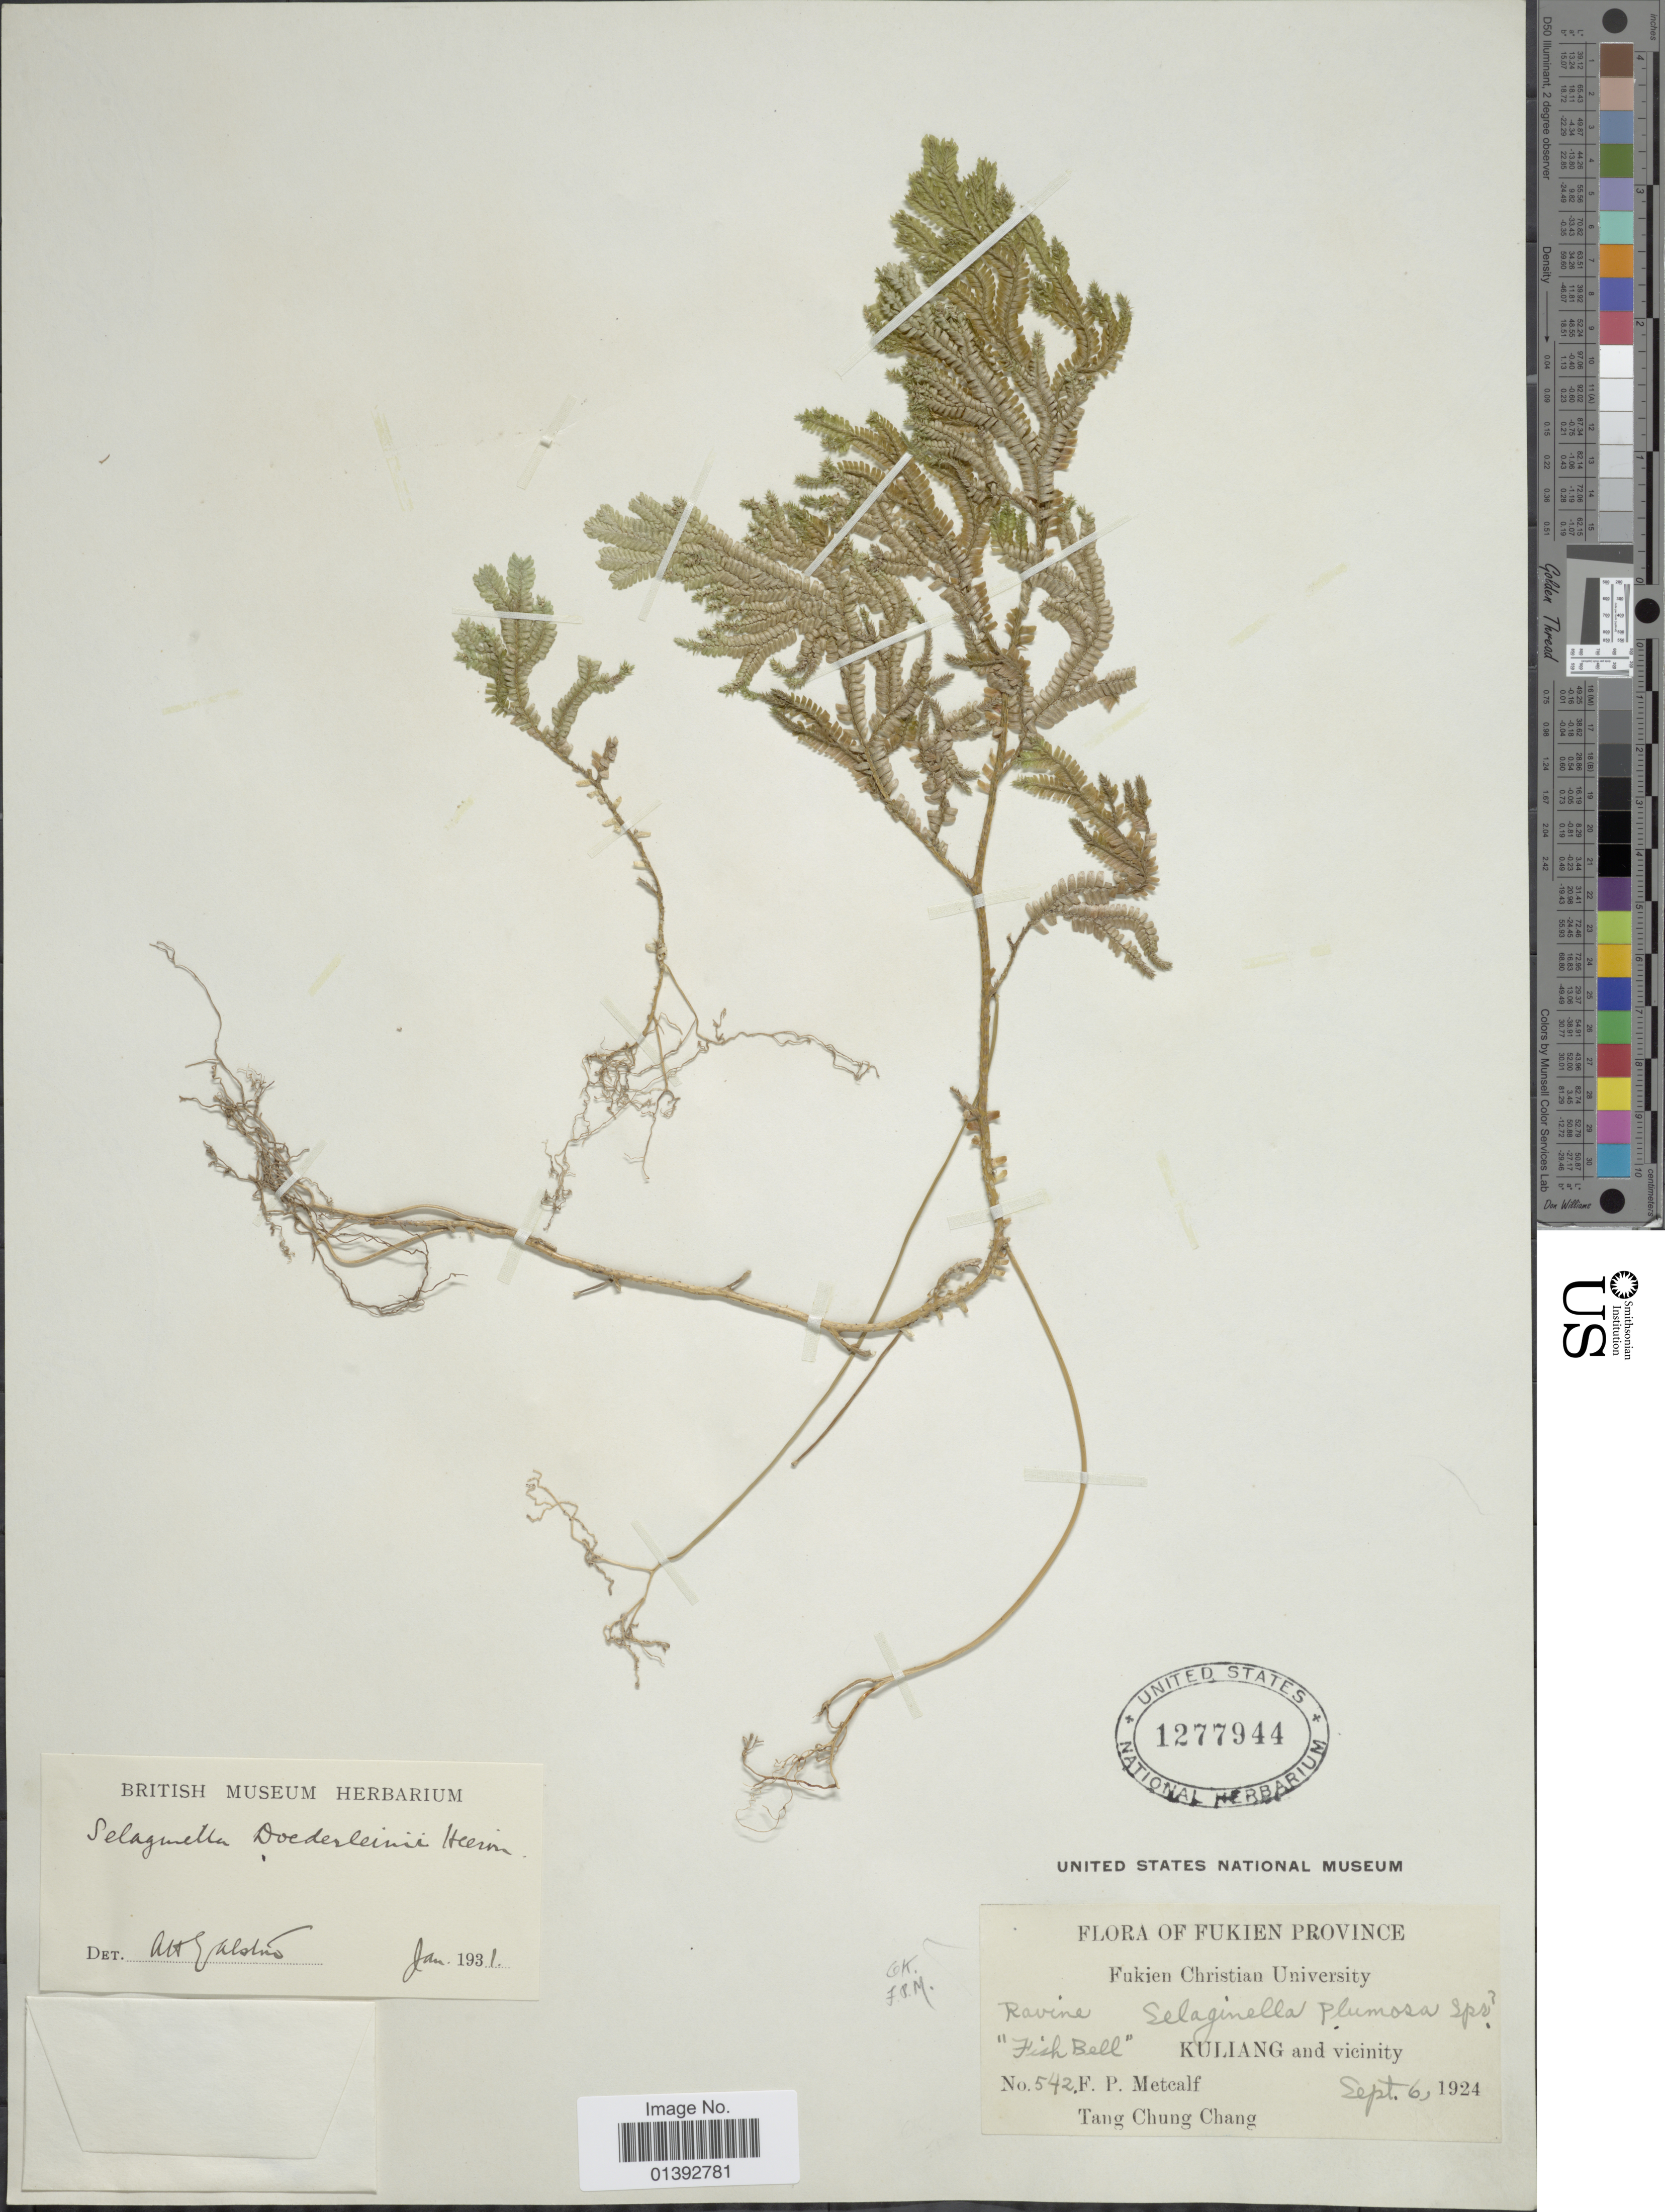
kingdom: Plantae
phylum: Tracheophyta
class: Lycopodiopsida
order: Selaginellales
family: Selaginellaceae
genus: Selaginella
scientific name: Selaginella doederleinii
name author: Hieron.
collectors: F. Metcalf & T. C. Chang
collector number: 542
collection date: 1924-09-06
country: China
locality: Fukien Province, Kuliang and vicinity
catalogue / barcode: US 1277944